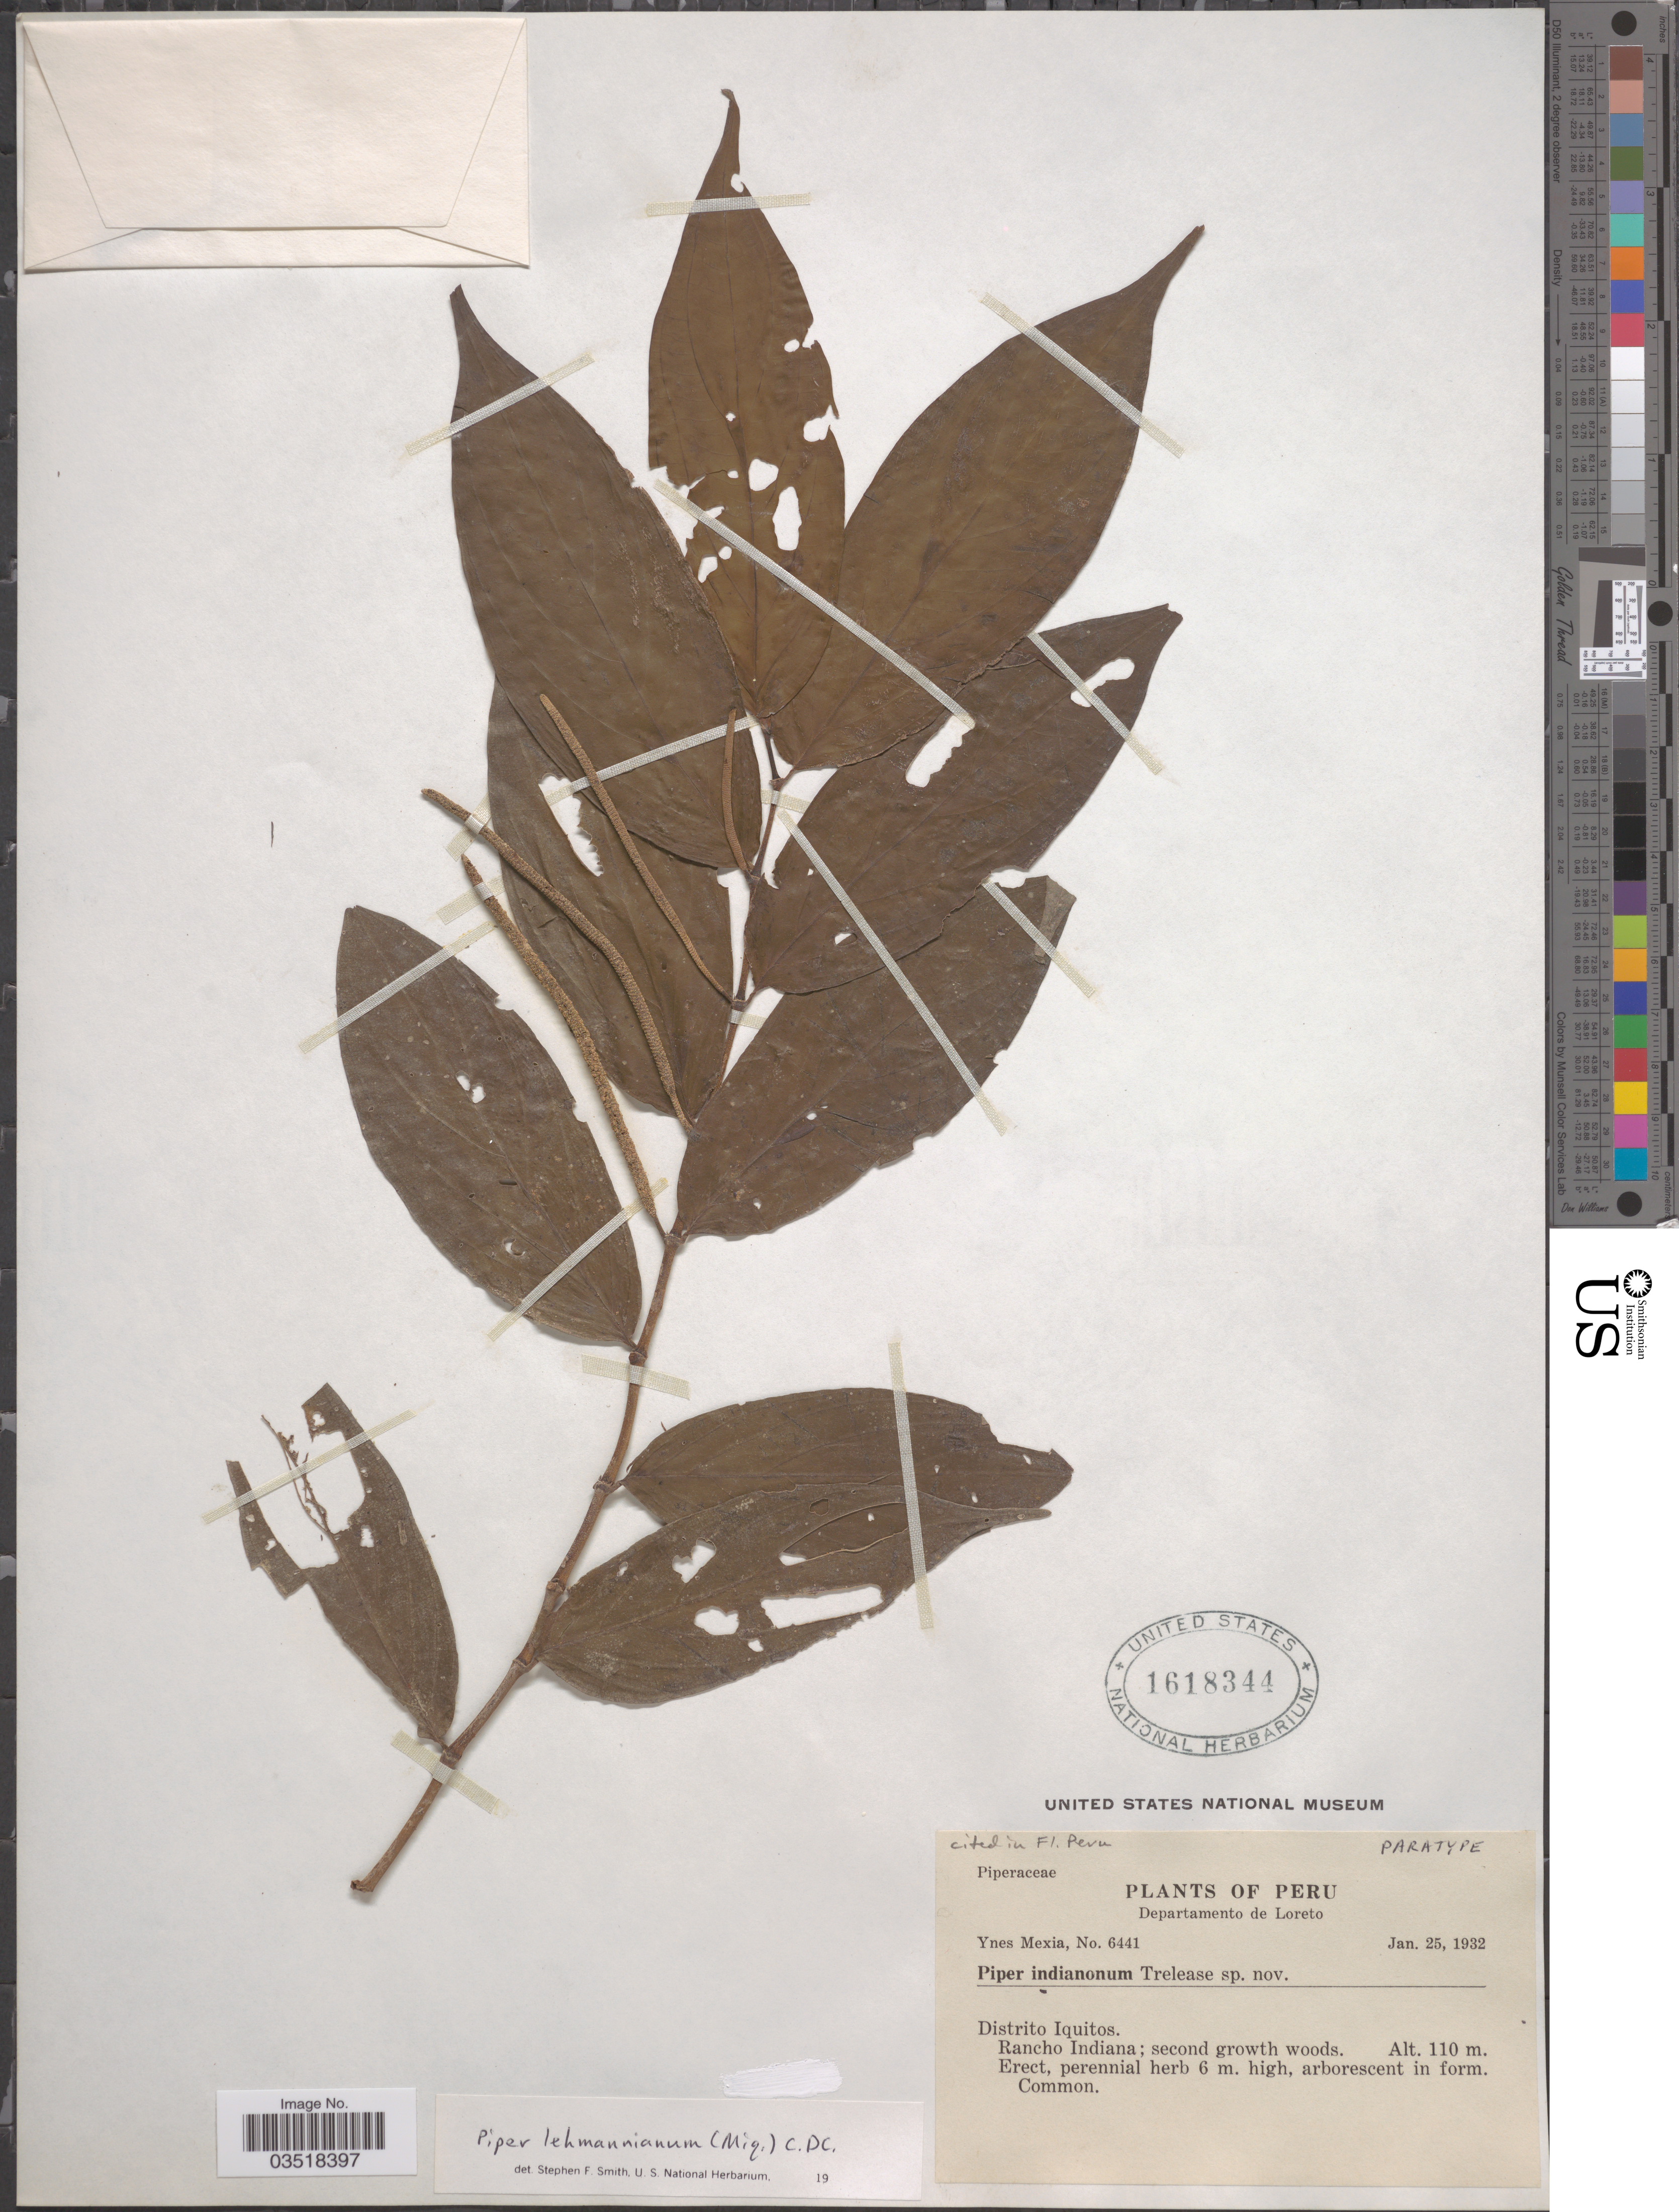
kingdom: Plantae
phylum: Tracheophyta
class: Magnoliopsida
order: Piperales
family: Piperaceae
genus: Piper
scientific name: Piper indianonum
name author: Trel. in J.F. Macbr.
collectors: Y. Mexia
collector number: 6441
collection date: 1932-01-25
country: Peru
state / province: Loreto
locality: Departamento de Loreto. Distrito Iquitos. Rancho Indiana.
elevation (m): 110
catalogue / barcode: US 1618344